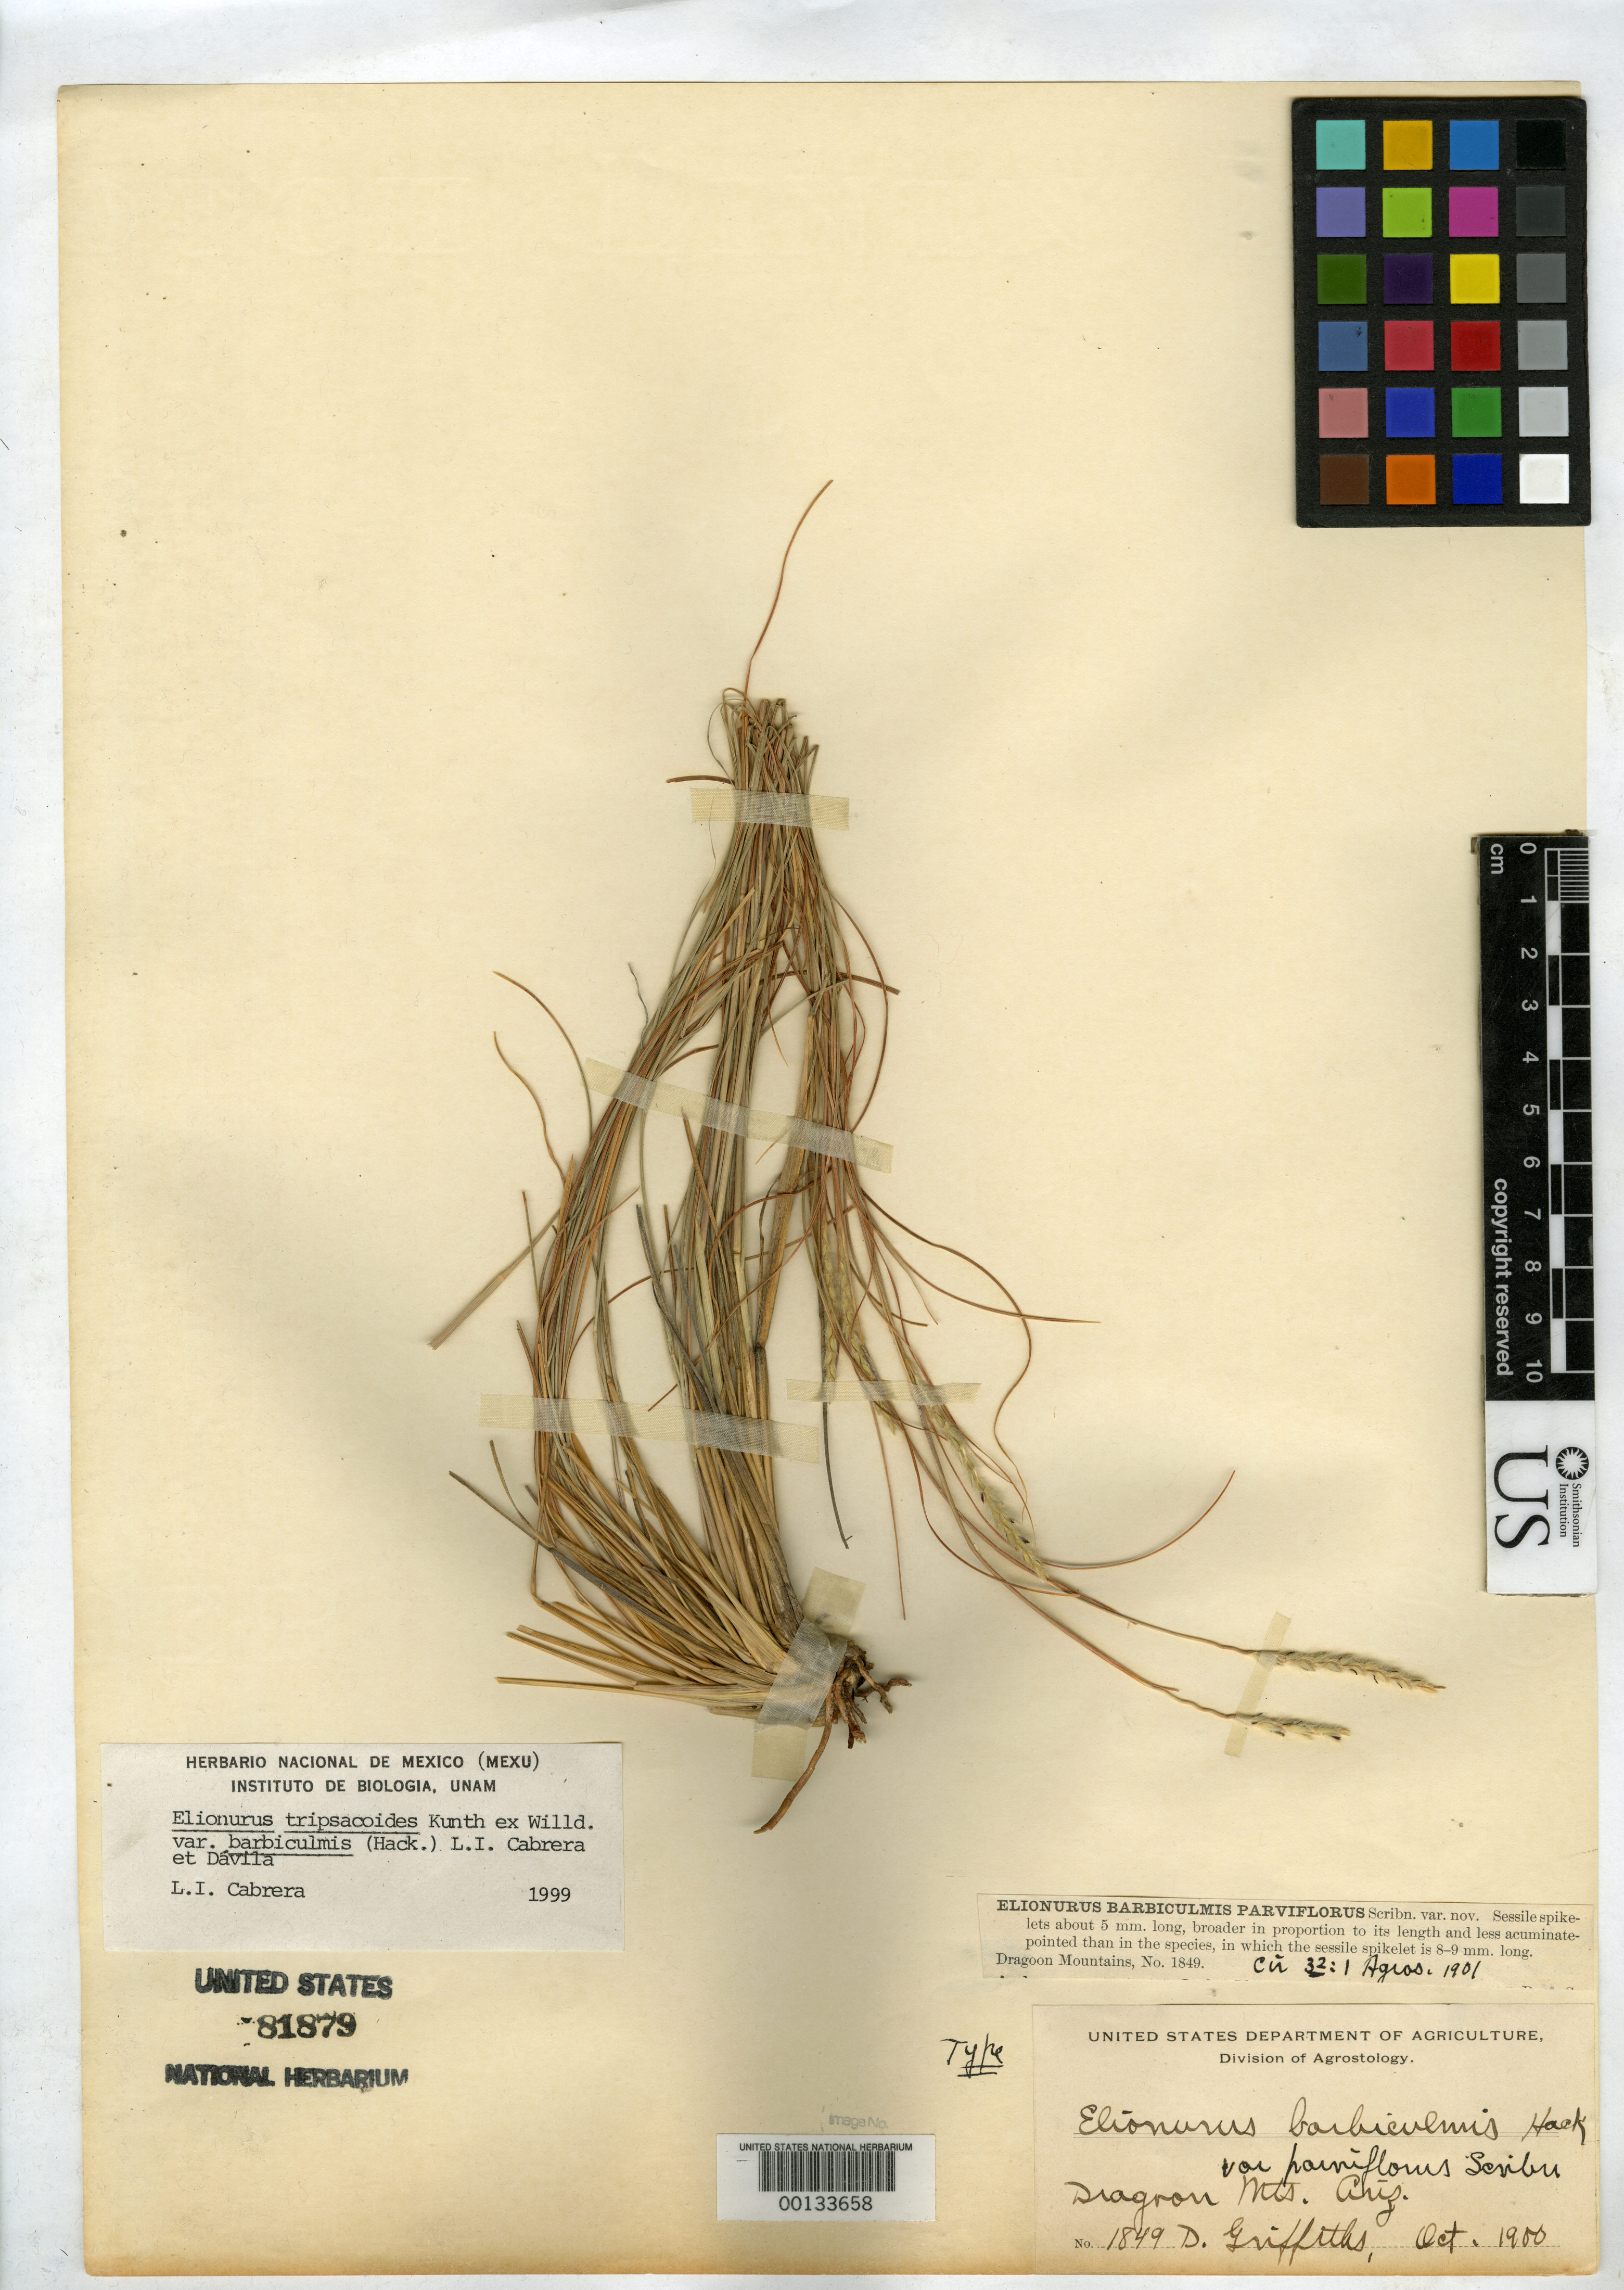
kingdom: Plantae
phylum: Tracheophyta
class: Liliopsida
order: Poales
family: Poaceae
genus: Elionurus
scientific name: Elionurus barbiculmis var. parviflorus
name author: Scribn.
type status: Holotype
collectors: D. Griffiths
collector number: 1849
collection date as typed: Oct 1900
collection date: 1900-10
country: United States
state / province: Arizona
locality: Dragon Mts.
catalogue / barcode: US 81879